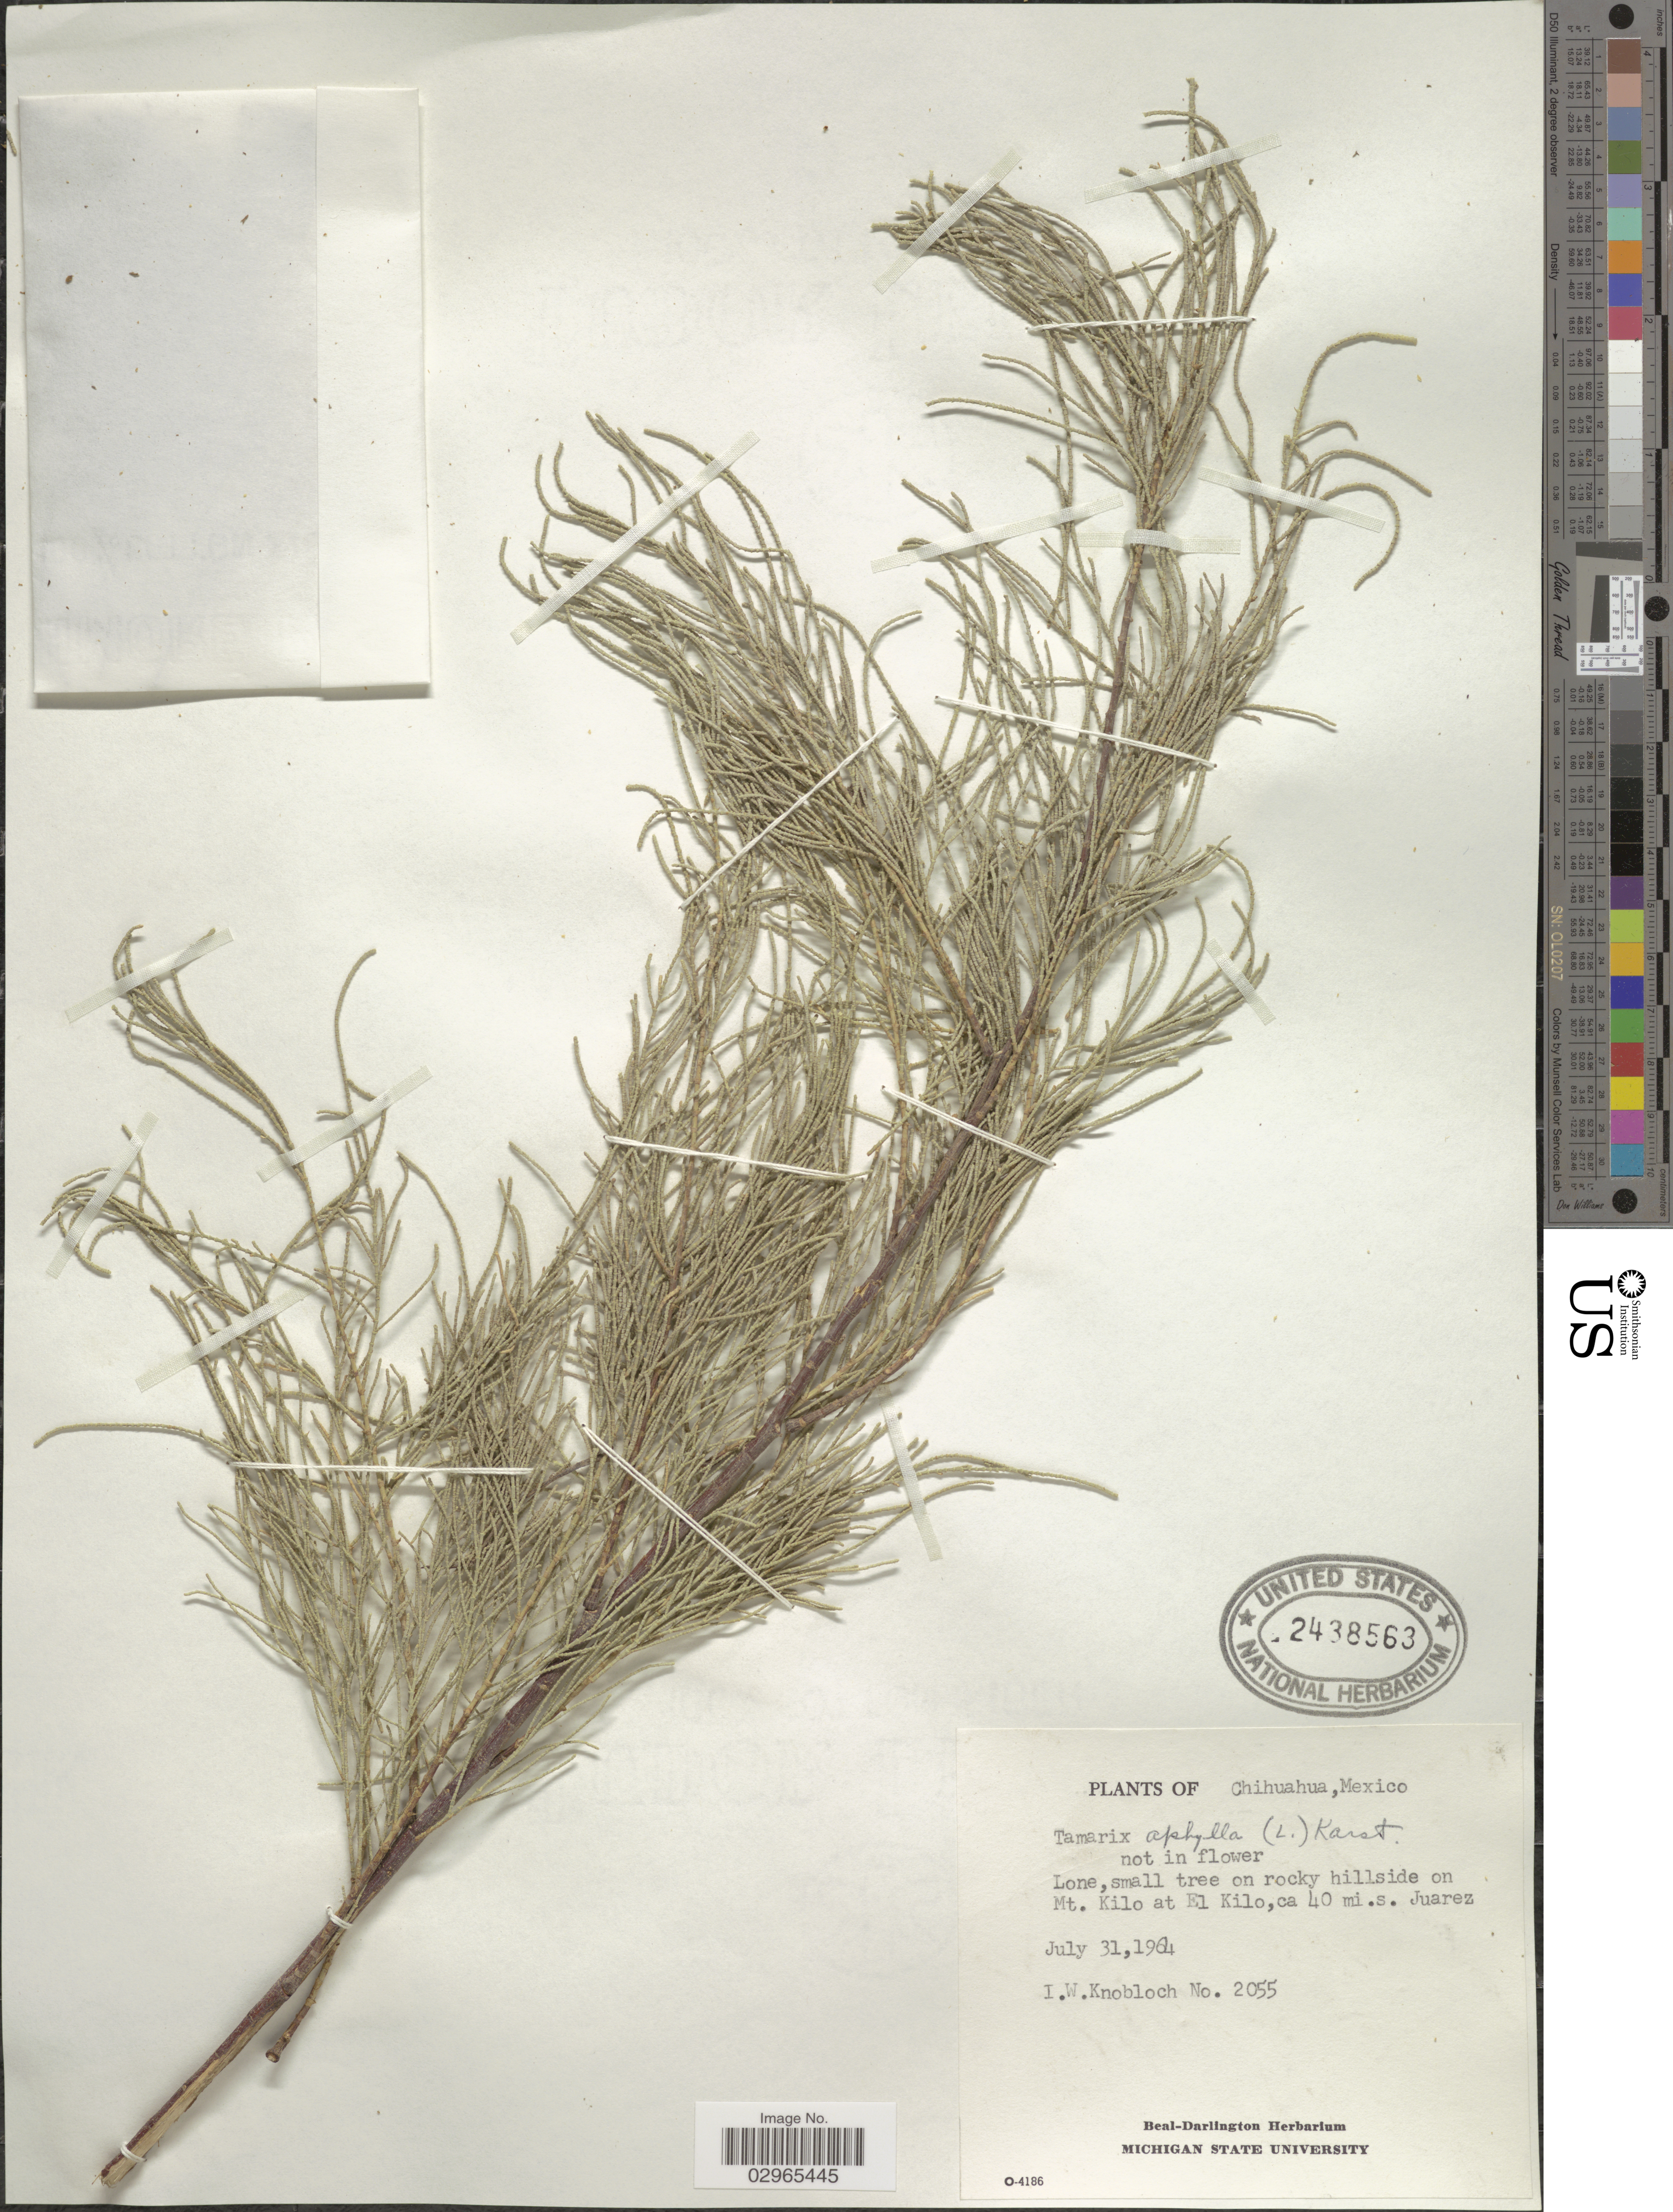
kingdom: Plantae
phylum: Tracheophyta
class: Magnoliopsida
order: Caryophyllales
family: Tamaricaceae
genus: Tamarix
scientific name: Tamarix aphylla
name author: (L.) H. Karst.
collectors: I. W. Knobloch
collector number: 2055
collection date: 1964-07-31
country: Mexico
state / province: Chihuahua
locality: Hillside on Mt. Kilo at El Kilo, ca 40 mi. s. Juarez.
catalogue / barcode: US 2438563